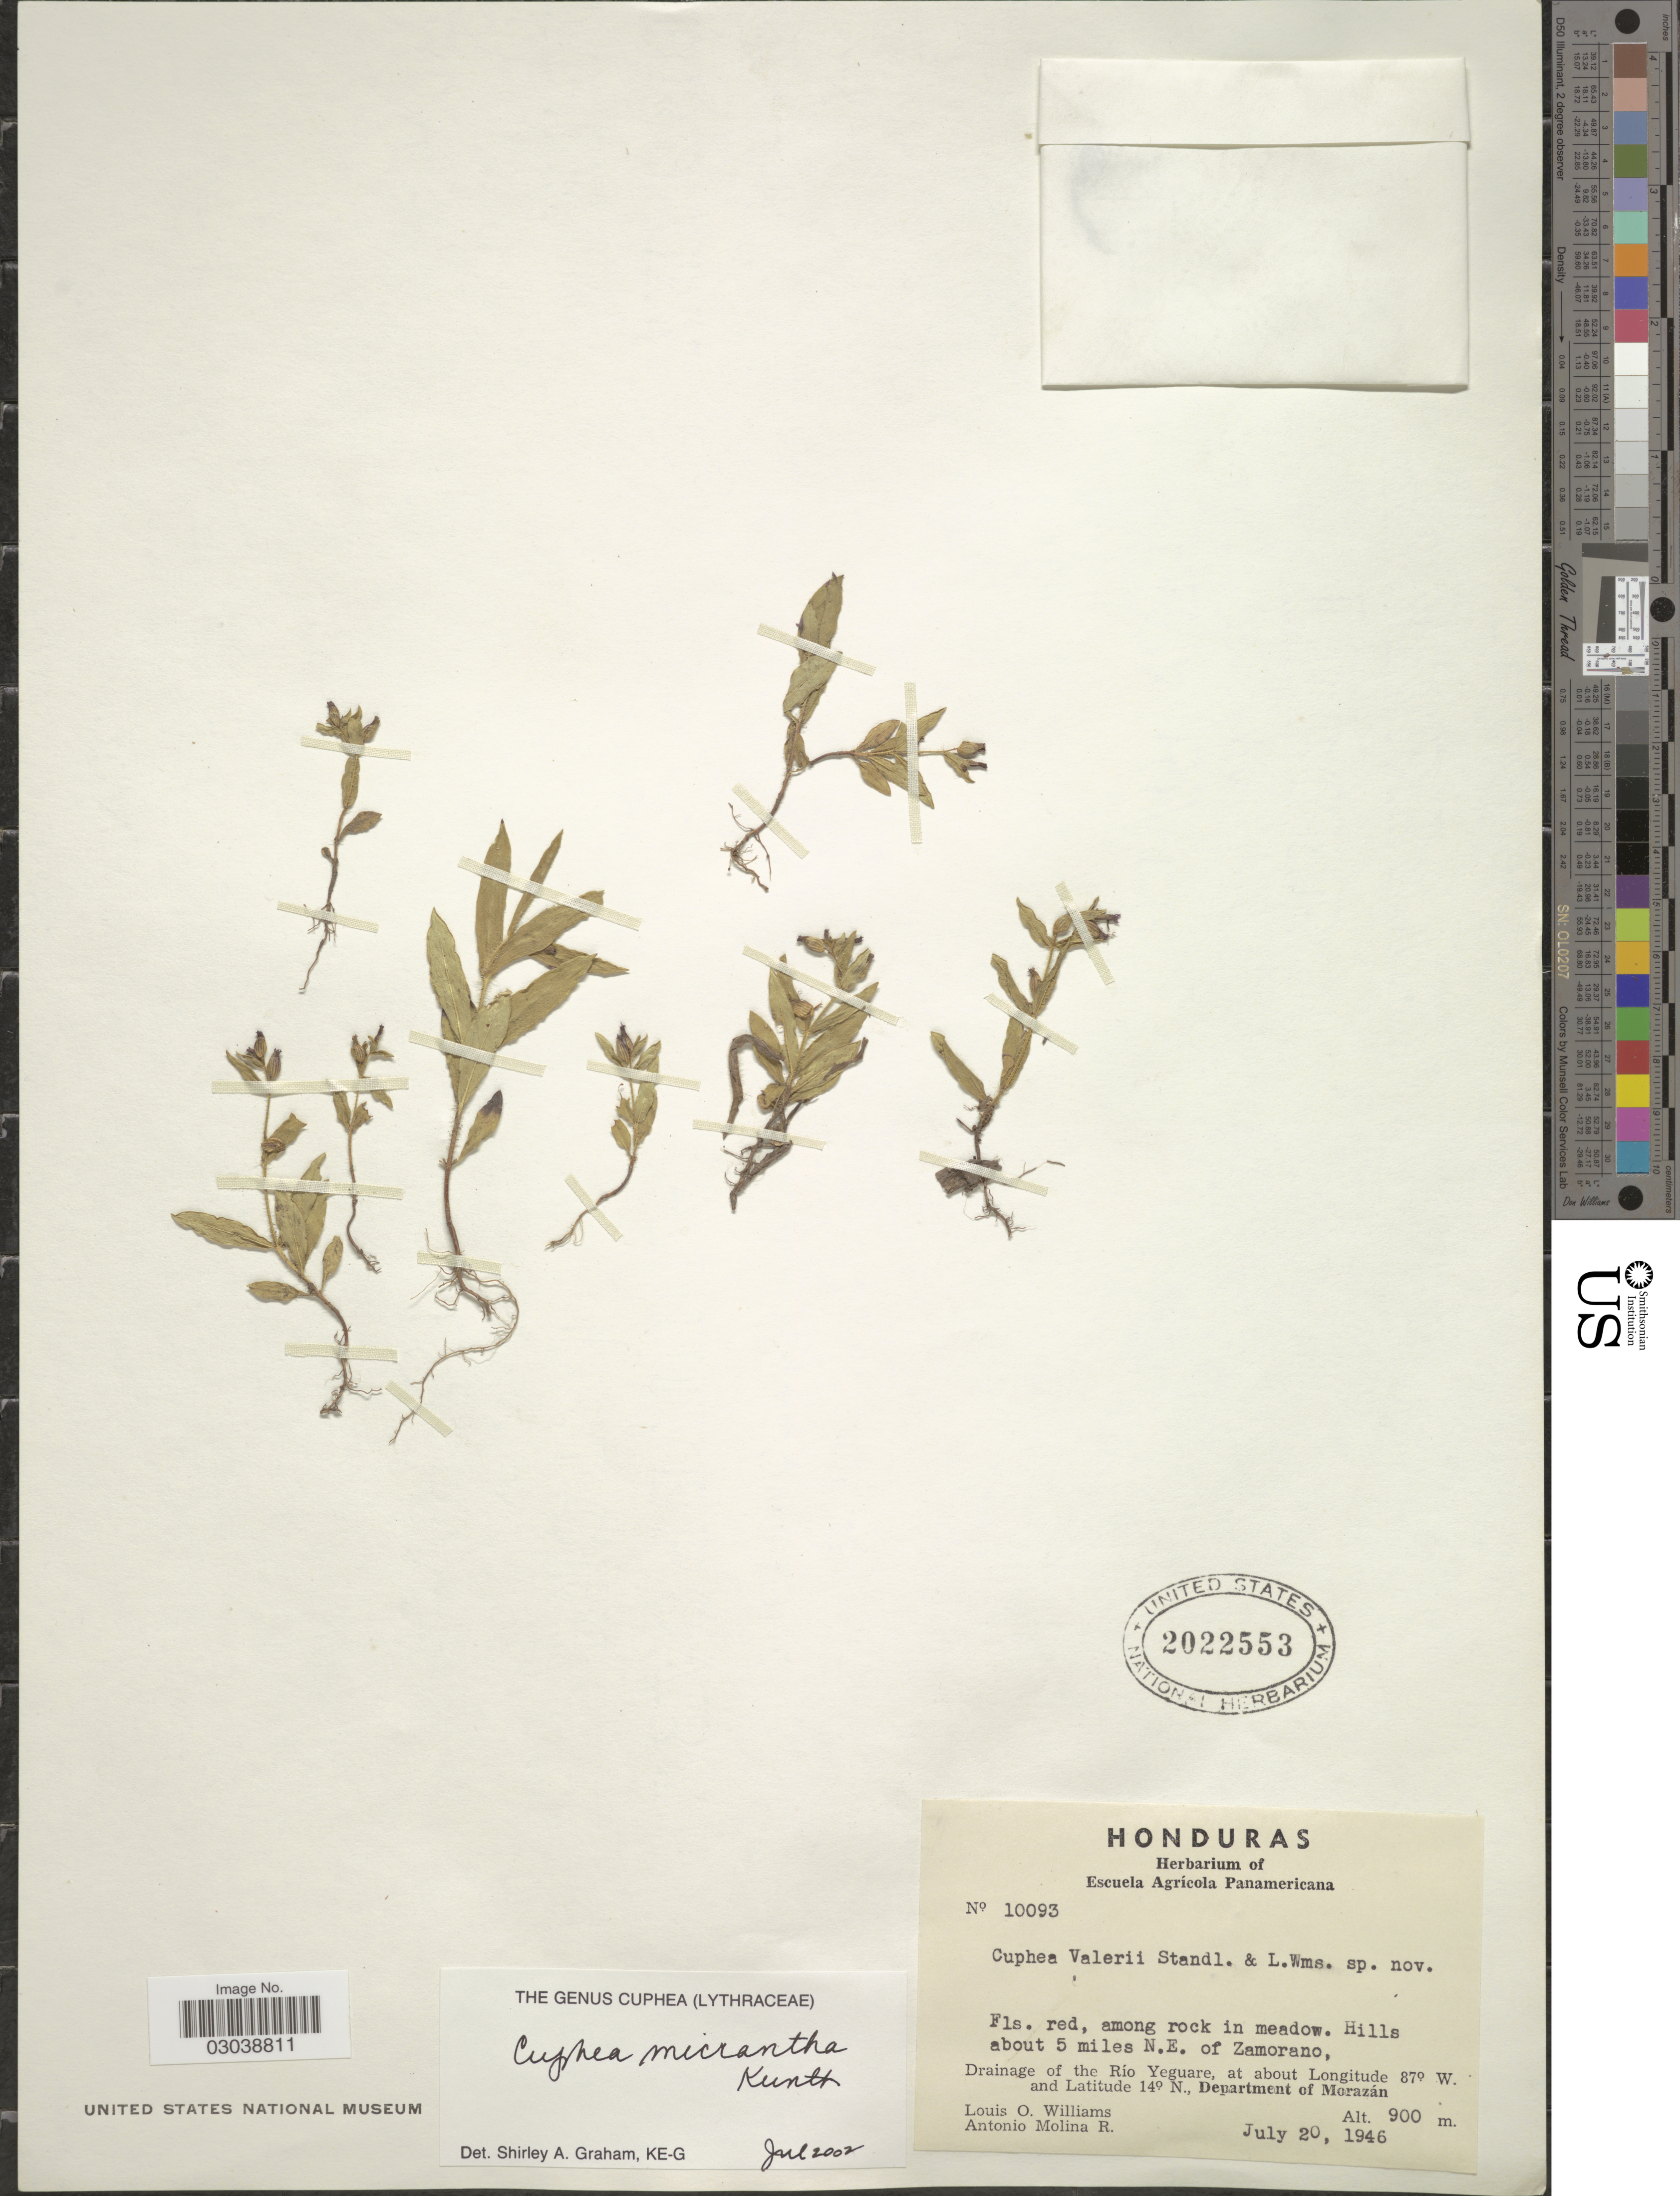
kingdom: Plantae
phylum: Tracheophyta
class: Magnoliopsida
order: Myrtales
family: Lythraceae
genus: Cuphea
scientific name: Cuphea micrantha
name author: Kunth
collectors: L. O. Williams & A. Molina R.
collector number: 10093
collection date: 1946-07-20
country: Honduras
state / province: Fco. Morazán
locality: Hills about 5 miles N.E. of Zamorano, Drainage of the Río Yeguare., Department of Morazán.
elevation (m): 900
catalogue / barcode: US 2022553